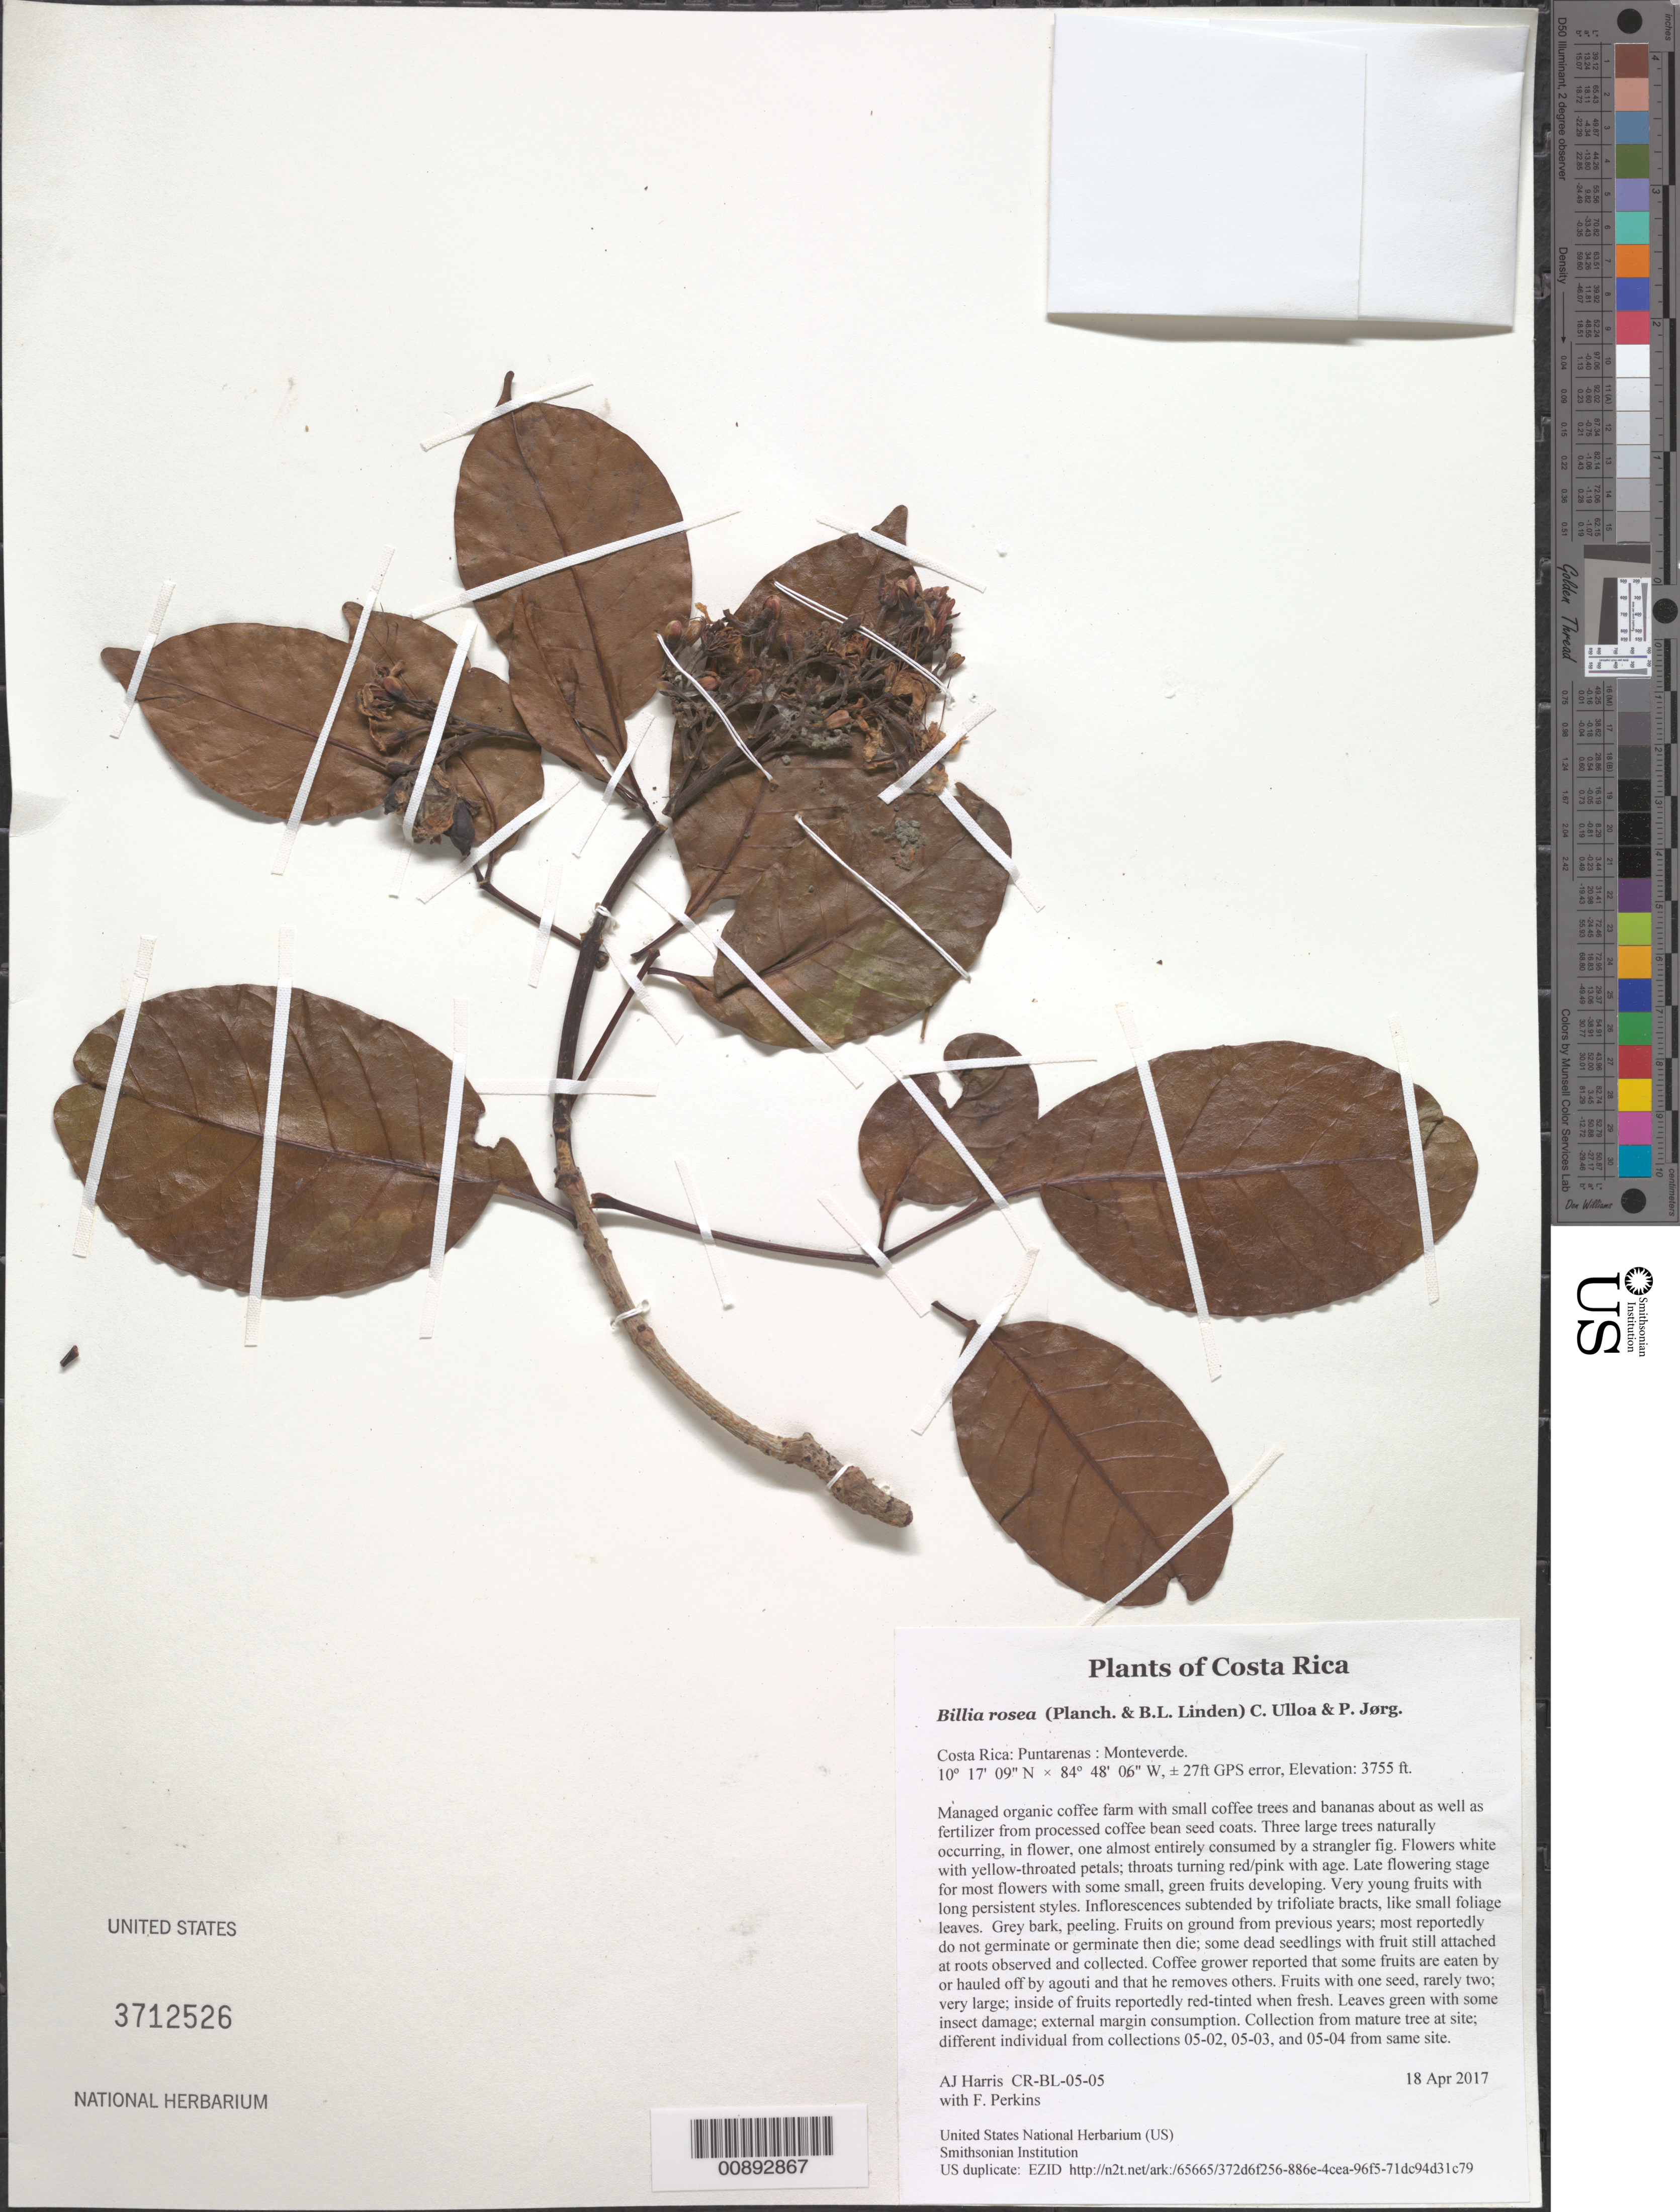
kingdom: Plantae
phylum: Tracheophyta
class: Magnoliopsida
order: Sapindales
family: Sapindaceae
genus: Billia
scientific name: Billia rosea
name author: (Planch. & Linden) C. Ulloa & P.M. Jørg.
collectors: A. J. Harris & F. Perkins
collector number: CR-BL-05-05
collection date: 2017-04-18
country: Costa Rica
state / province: Puntarenas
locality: Monteverde.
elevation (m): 1145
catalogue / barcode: US 3712526